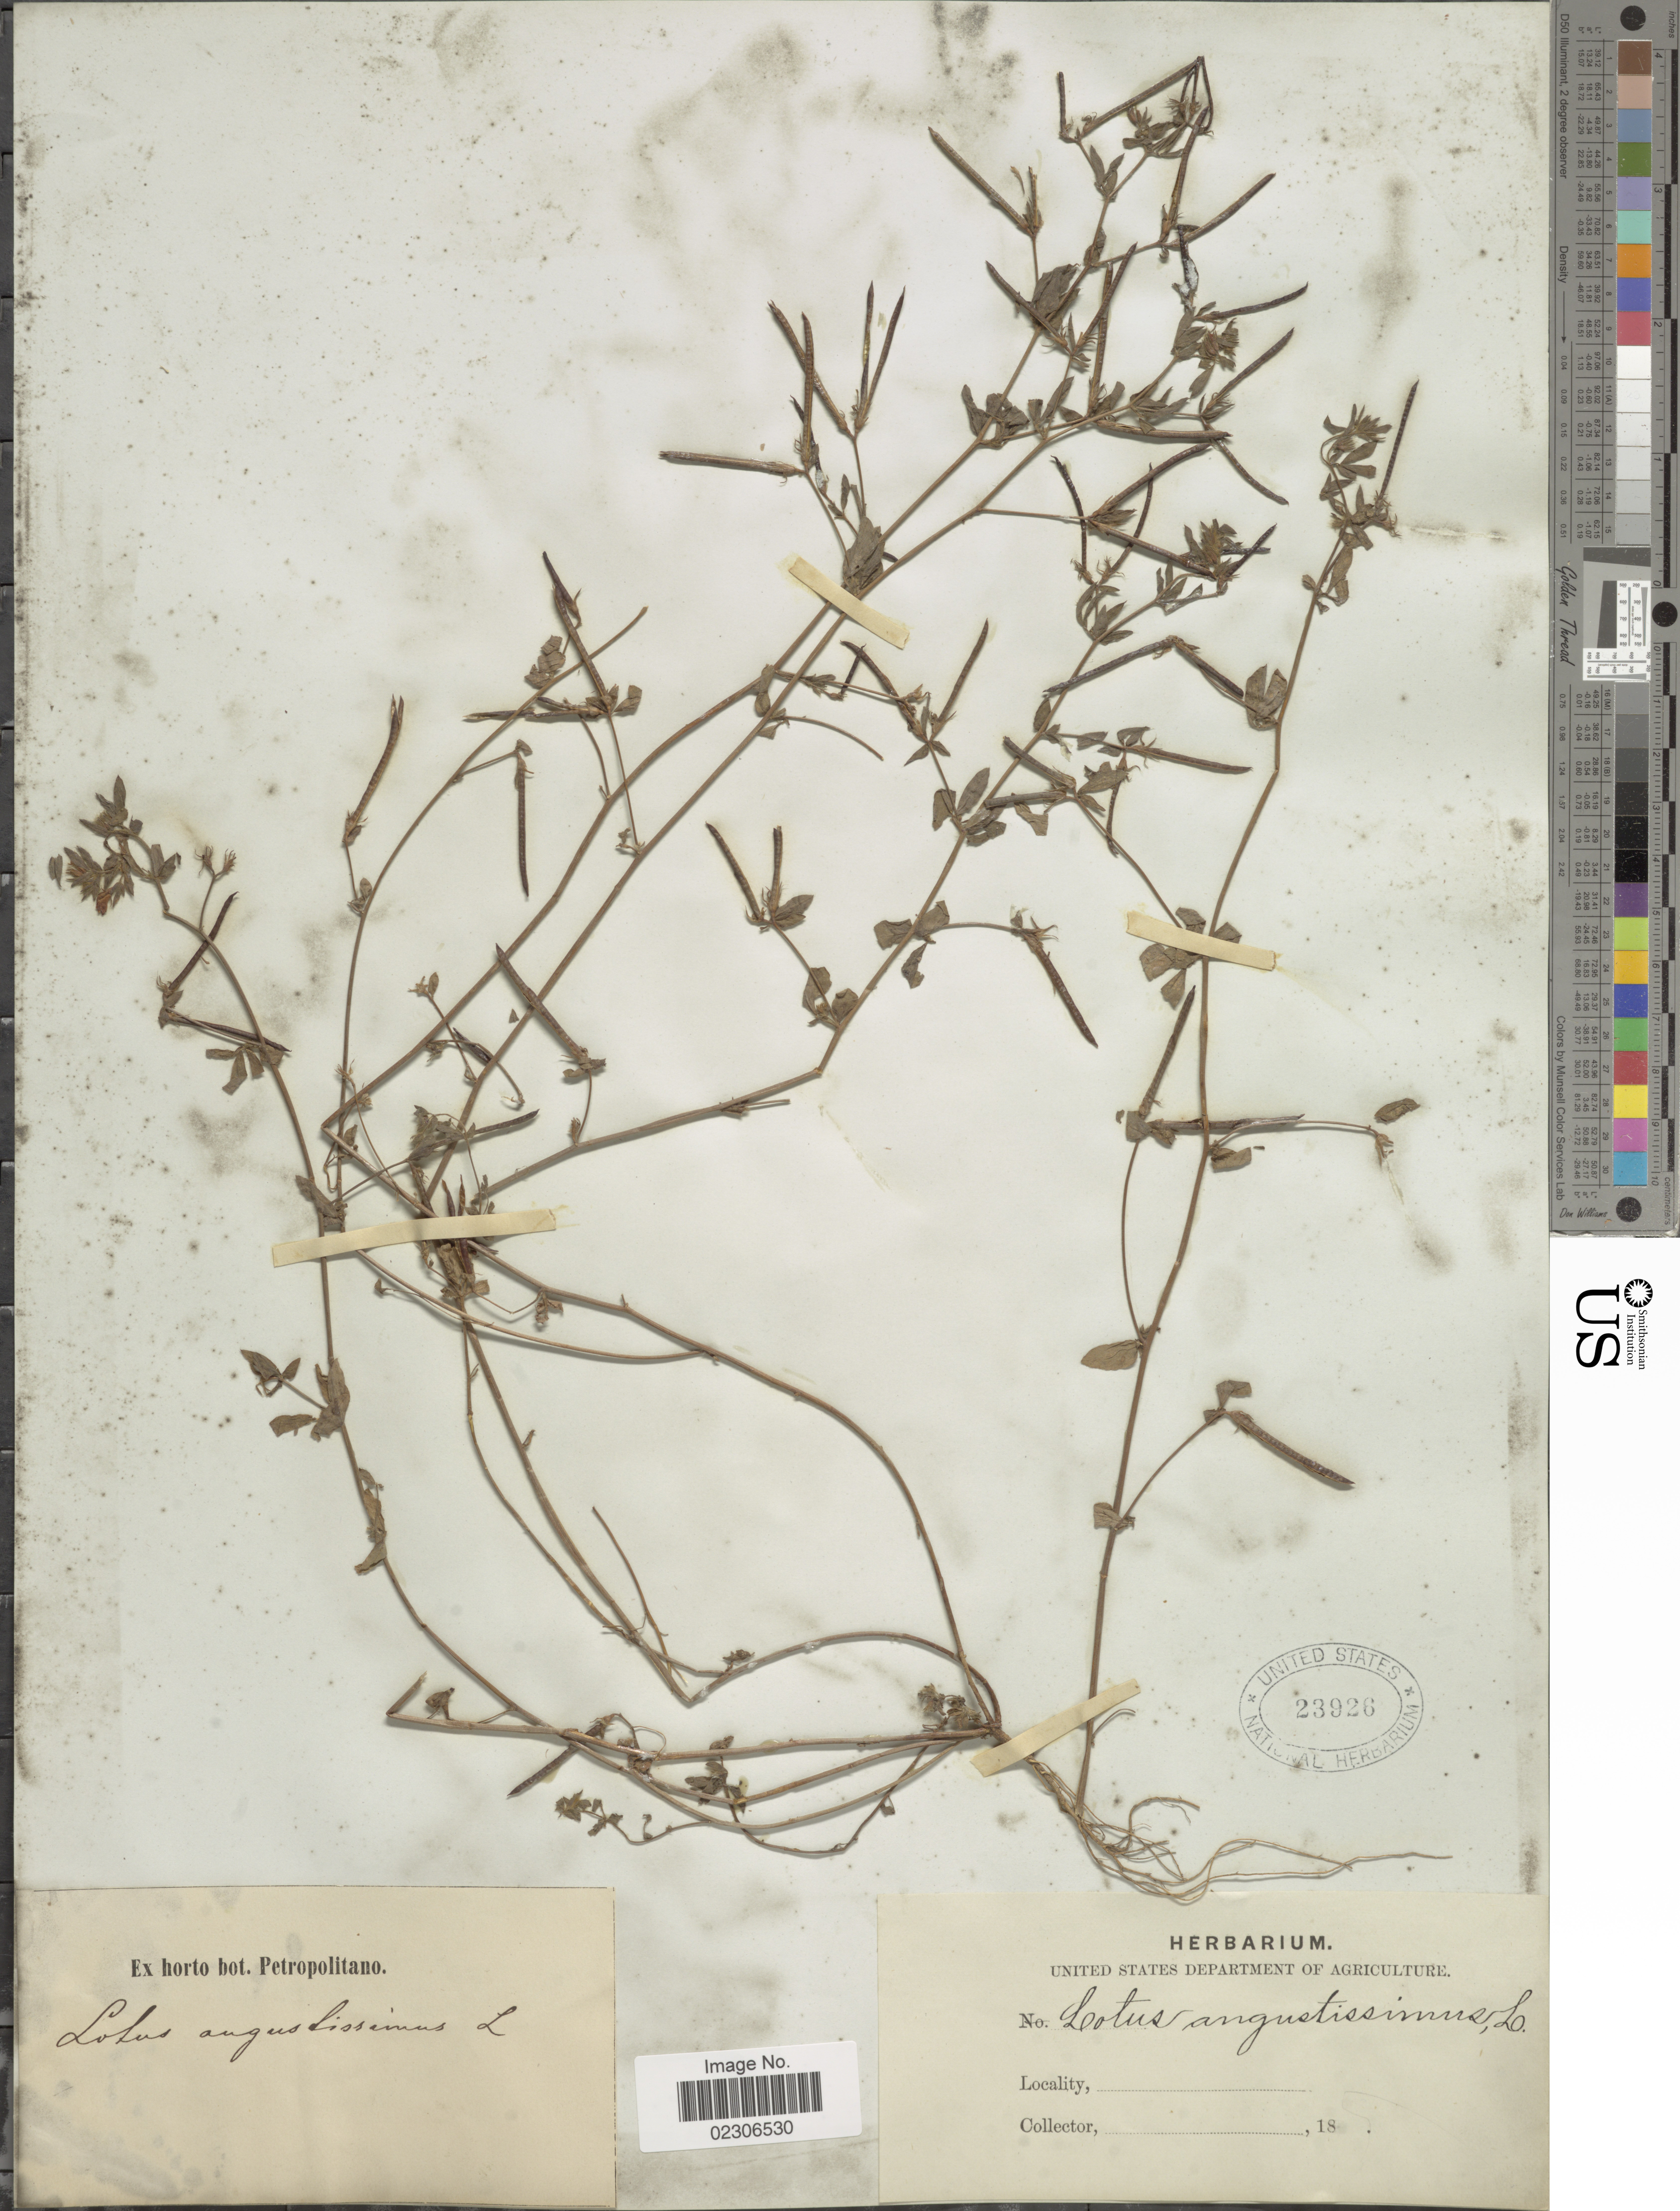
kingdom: Plantae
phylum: Tracheophyta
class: Magnoliopsida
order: Fabales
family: Fabaceae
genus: Lotus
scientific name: Lotus angustissimus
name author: L.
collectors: ex Horto Bot. Petropolitano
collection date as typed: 18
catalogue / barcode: US 23926